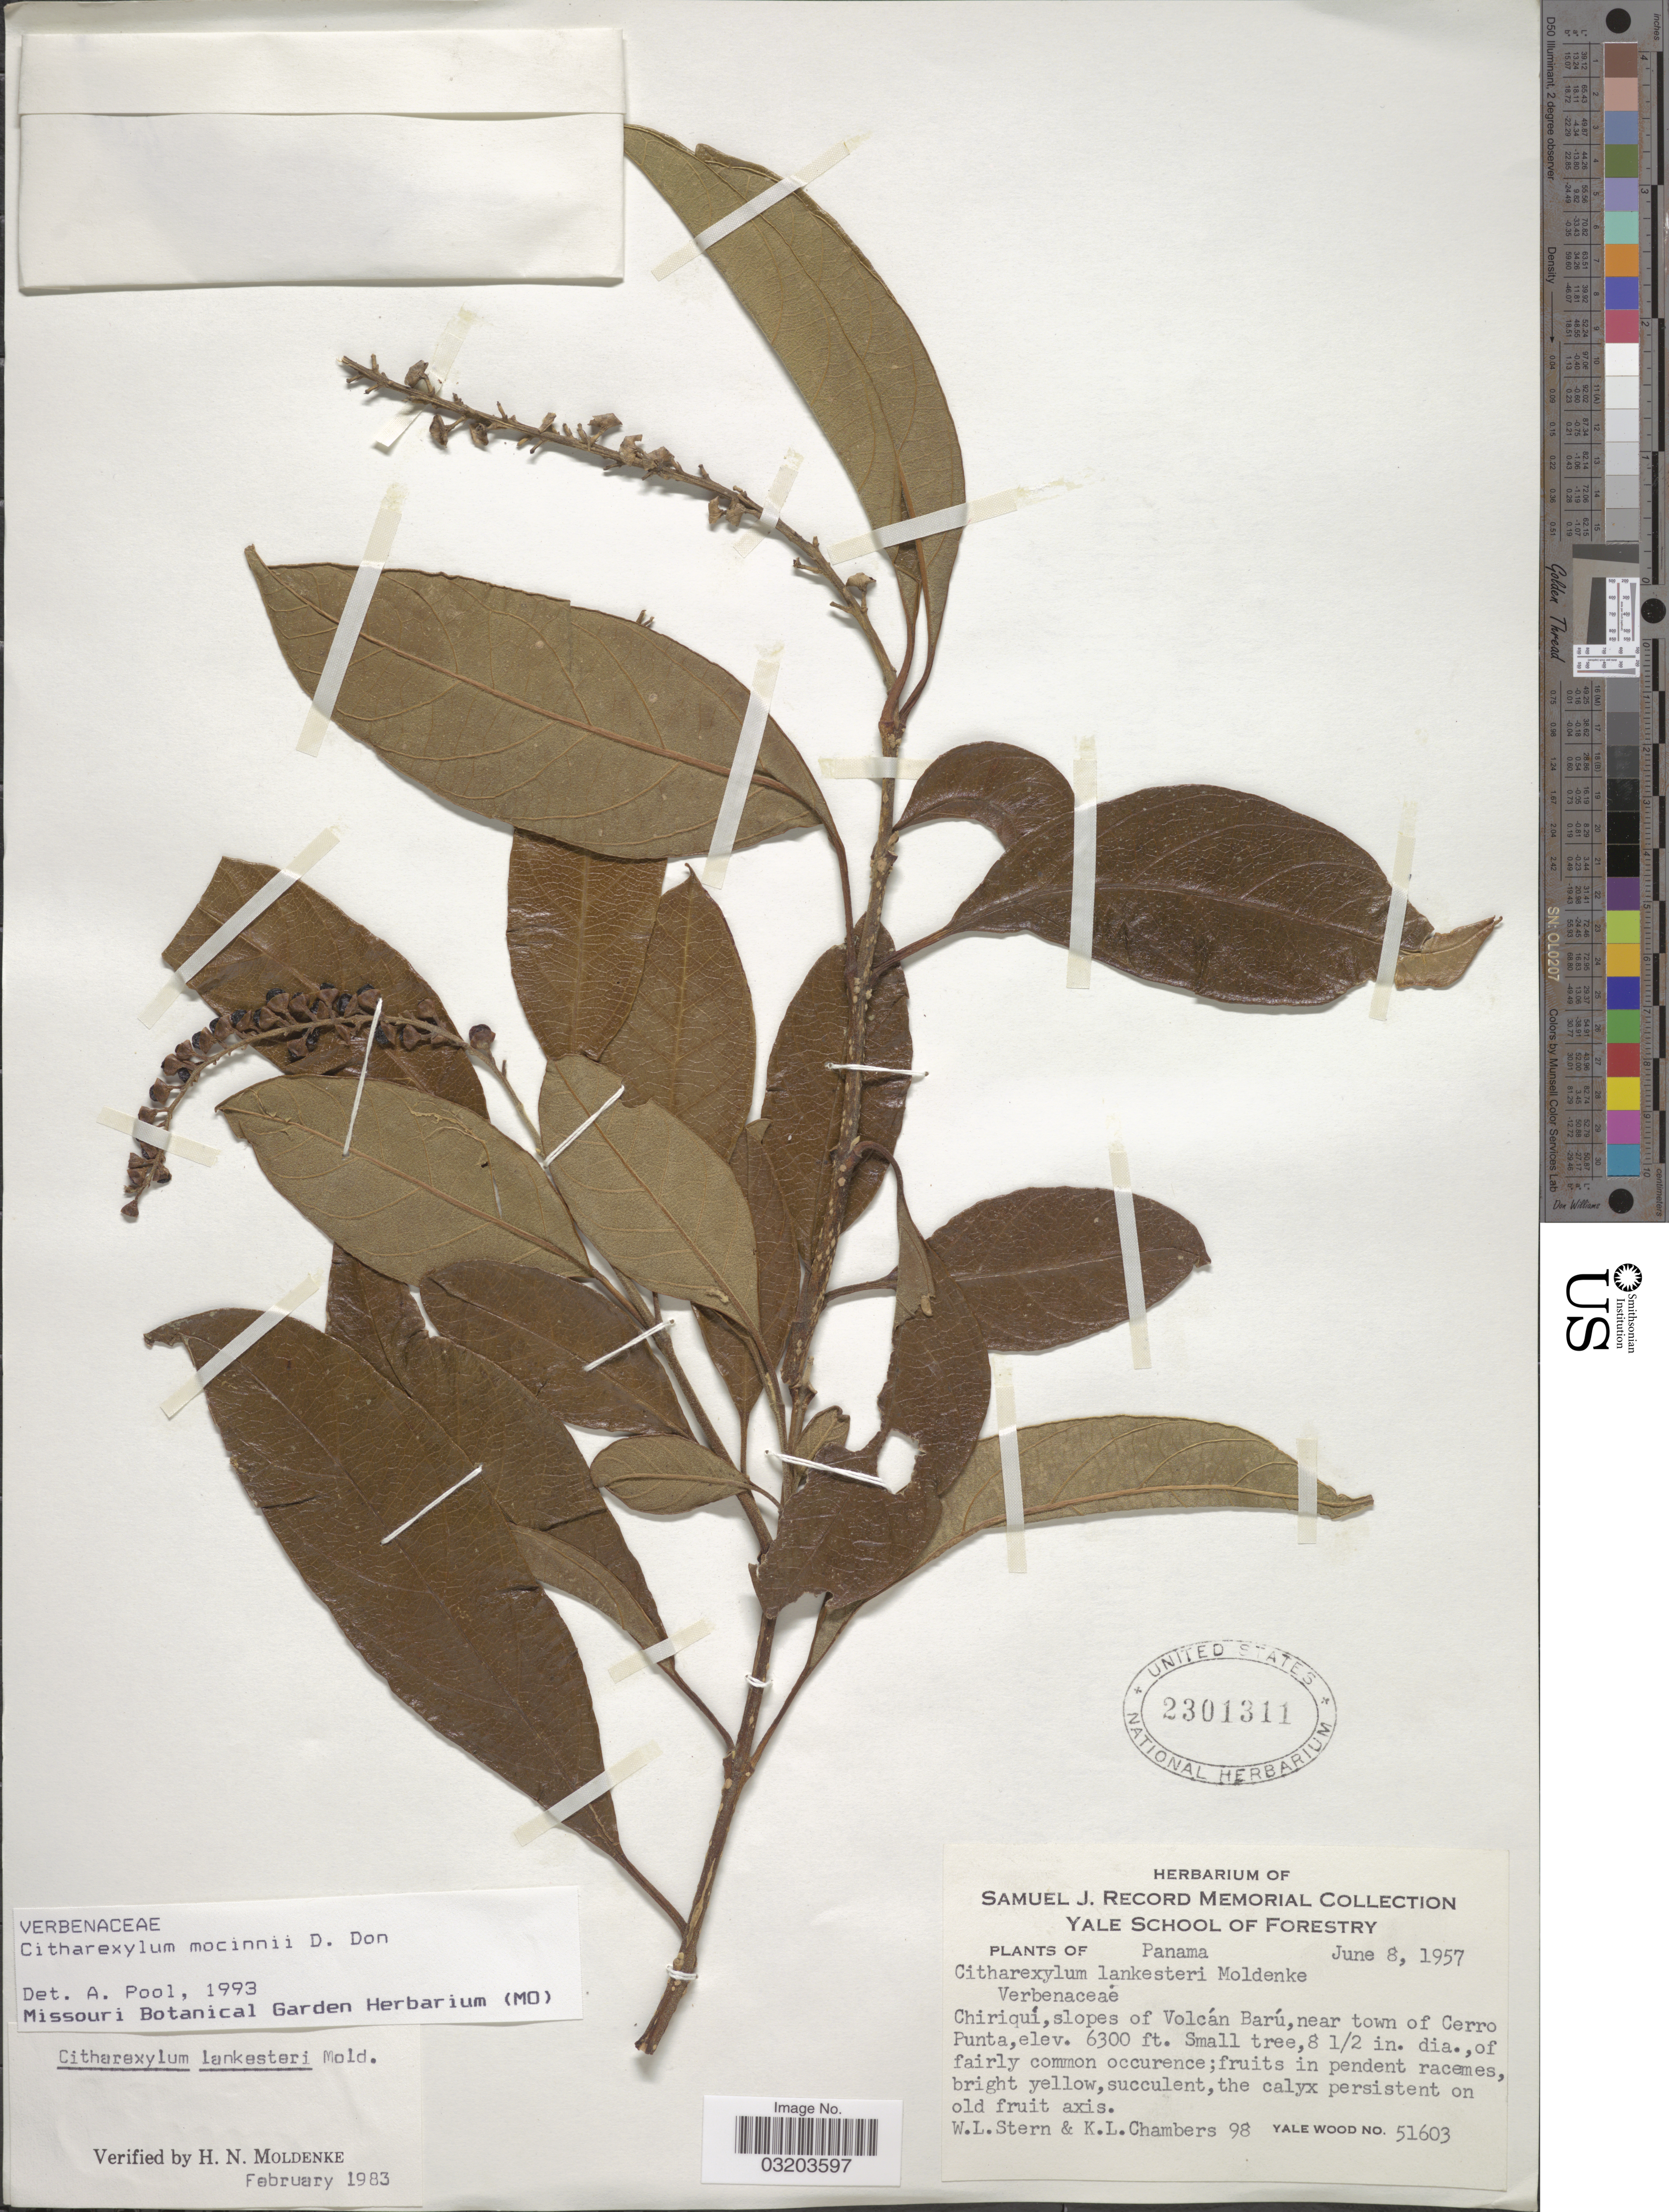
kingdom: Plantae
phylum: Tracheophyta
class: Magnoliopsida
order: Lamiales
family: Verbenaceae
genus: Citharexylum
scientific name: Citharexylum mocinoi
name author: D. Don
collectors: W. L. Stern & K. Chambers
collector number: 98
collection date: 1957-06-08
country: Panama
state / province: Chiriqui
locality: Slopes of Volcán Barú, near town of Cerro Punta.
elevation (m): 1920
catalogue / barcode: US 2301311